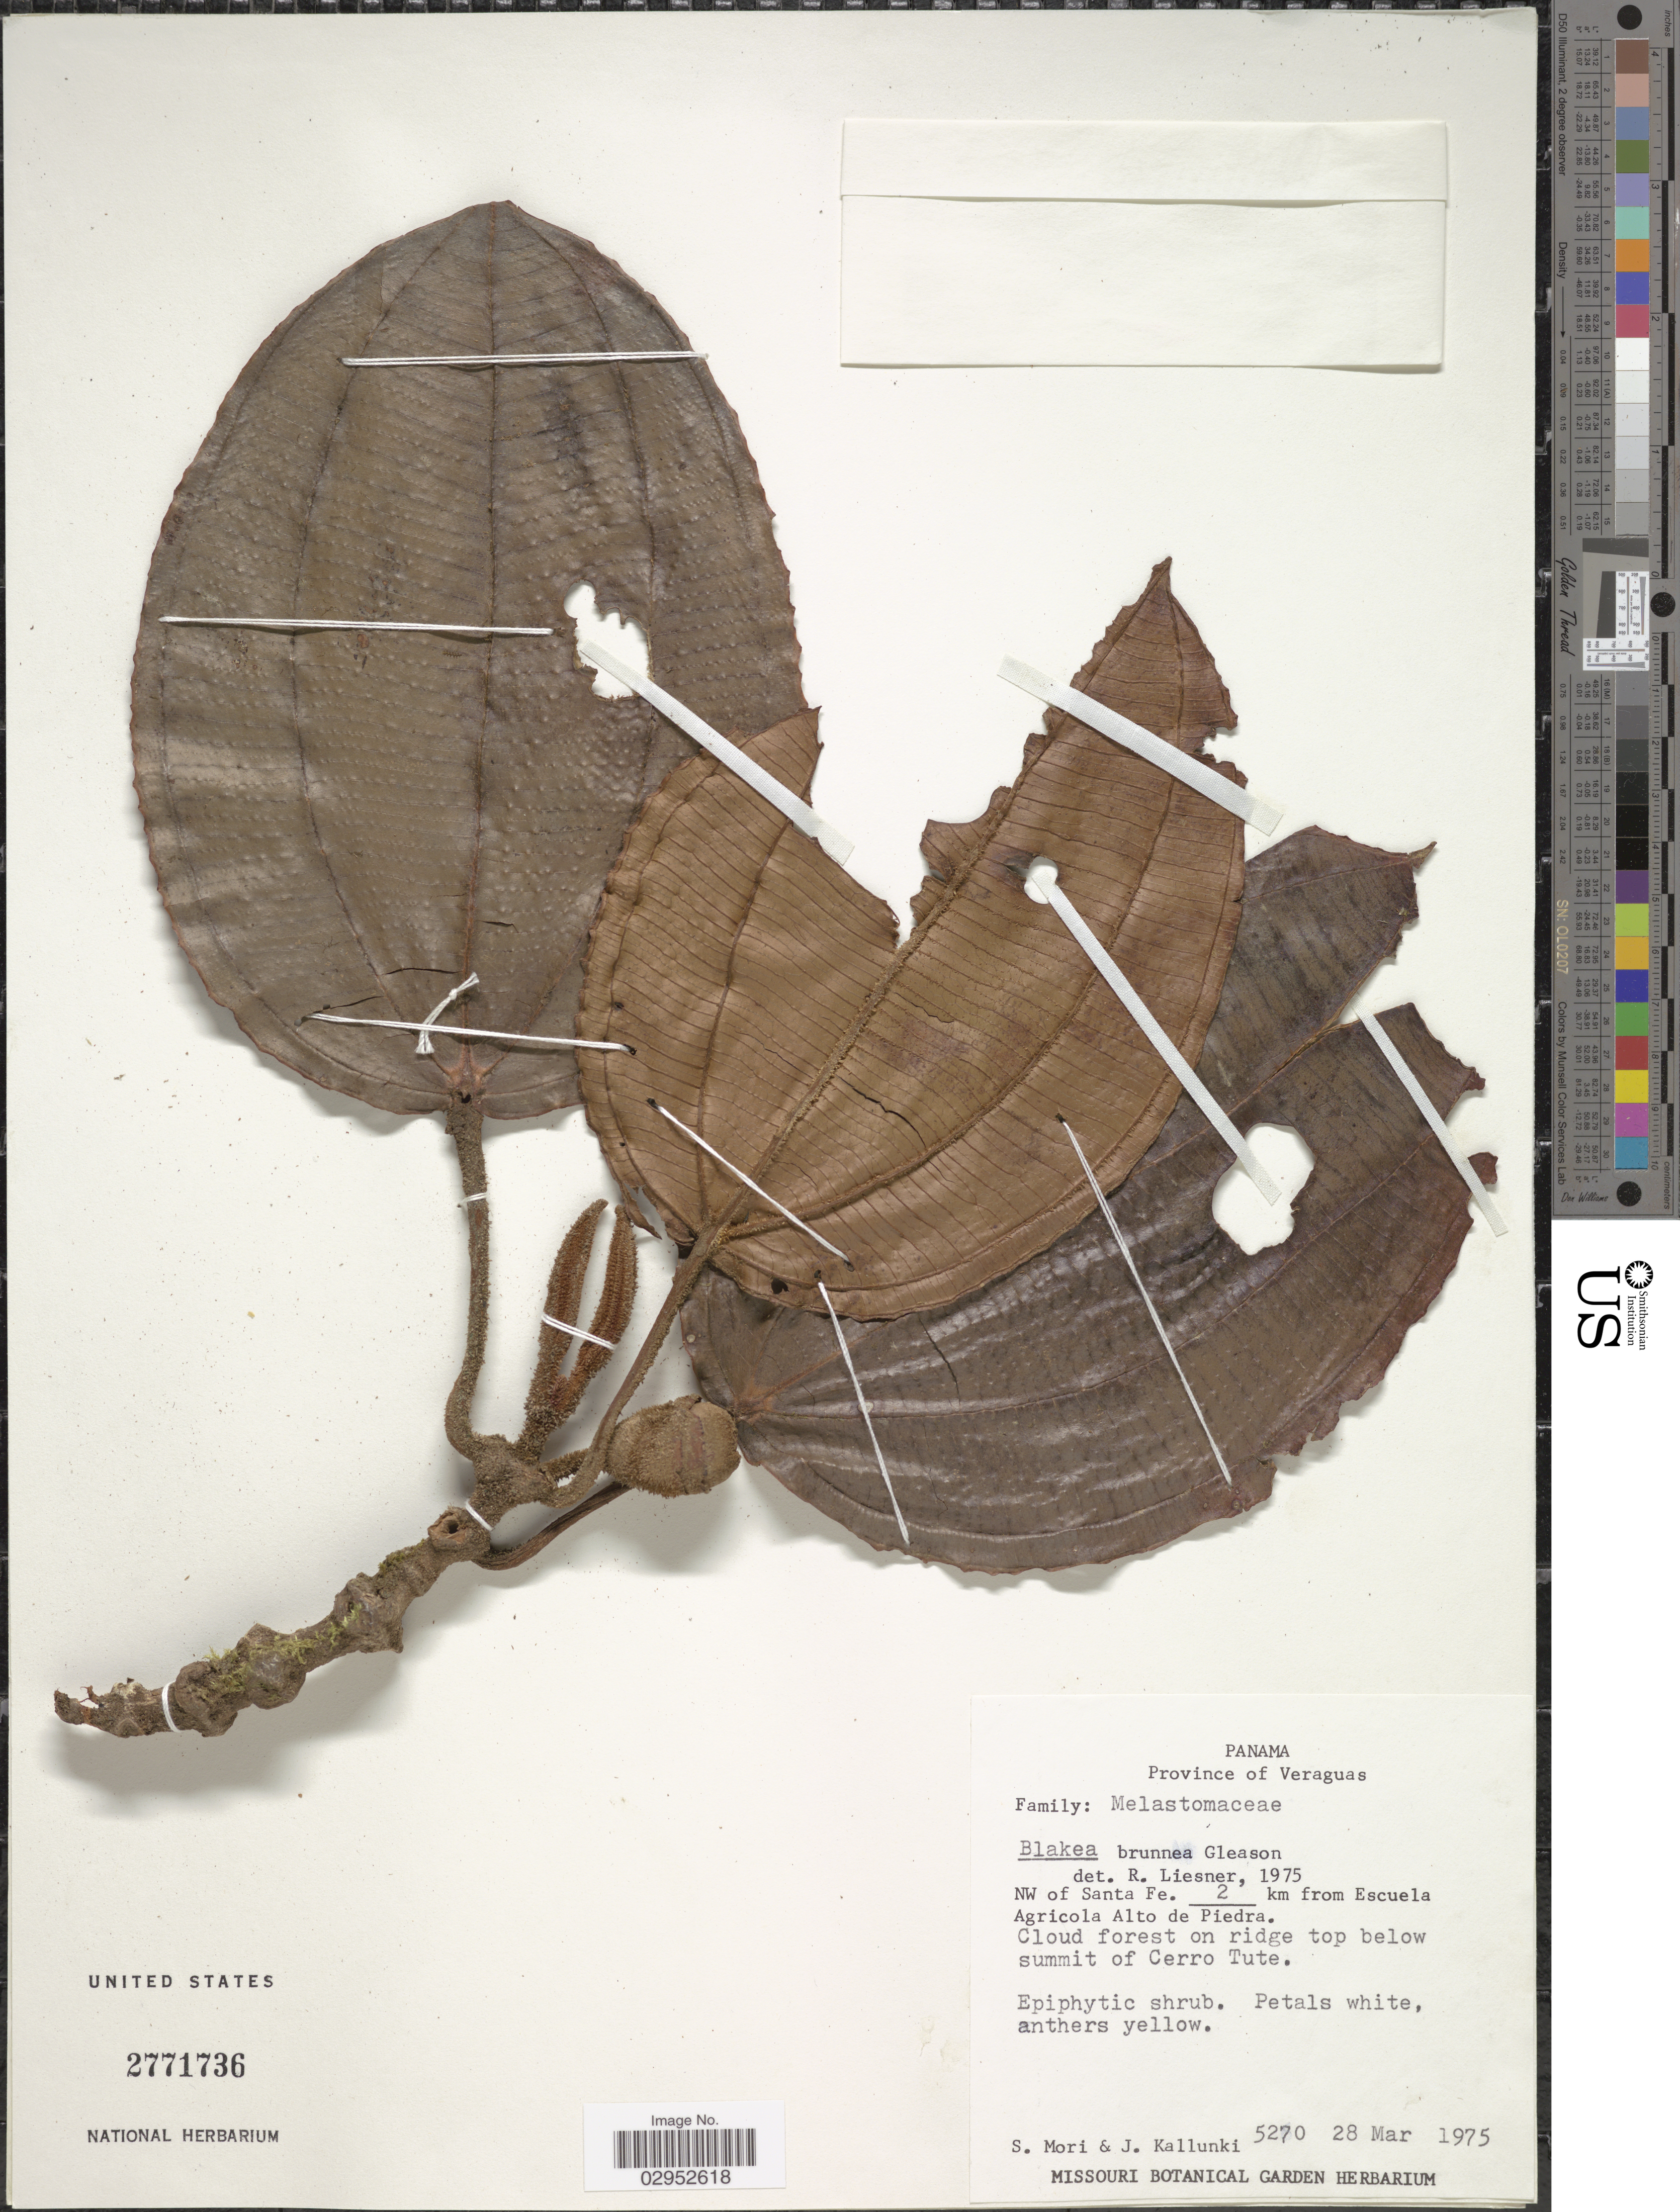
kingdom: Plantae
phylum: Tracheophyta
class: Magnoliopsida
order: Myrtales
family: Melastomataceae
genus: Blakea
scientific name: Blakea brunnea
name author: Gleason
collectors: S. Mori & J. Kallunki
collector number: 5270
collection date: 1975-03-28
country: Panama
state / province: Veraguas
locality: NW of Sante Fe. 2 km from Escuela Agricola Alto de Piedra. Cloud forest on ridge top below summit of Cerro Tute.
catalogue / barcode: US 2771736